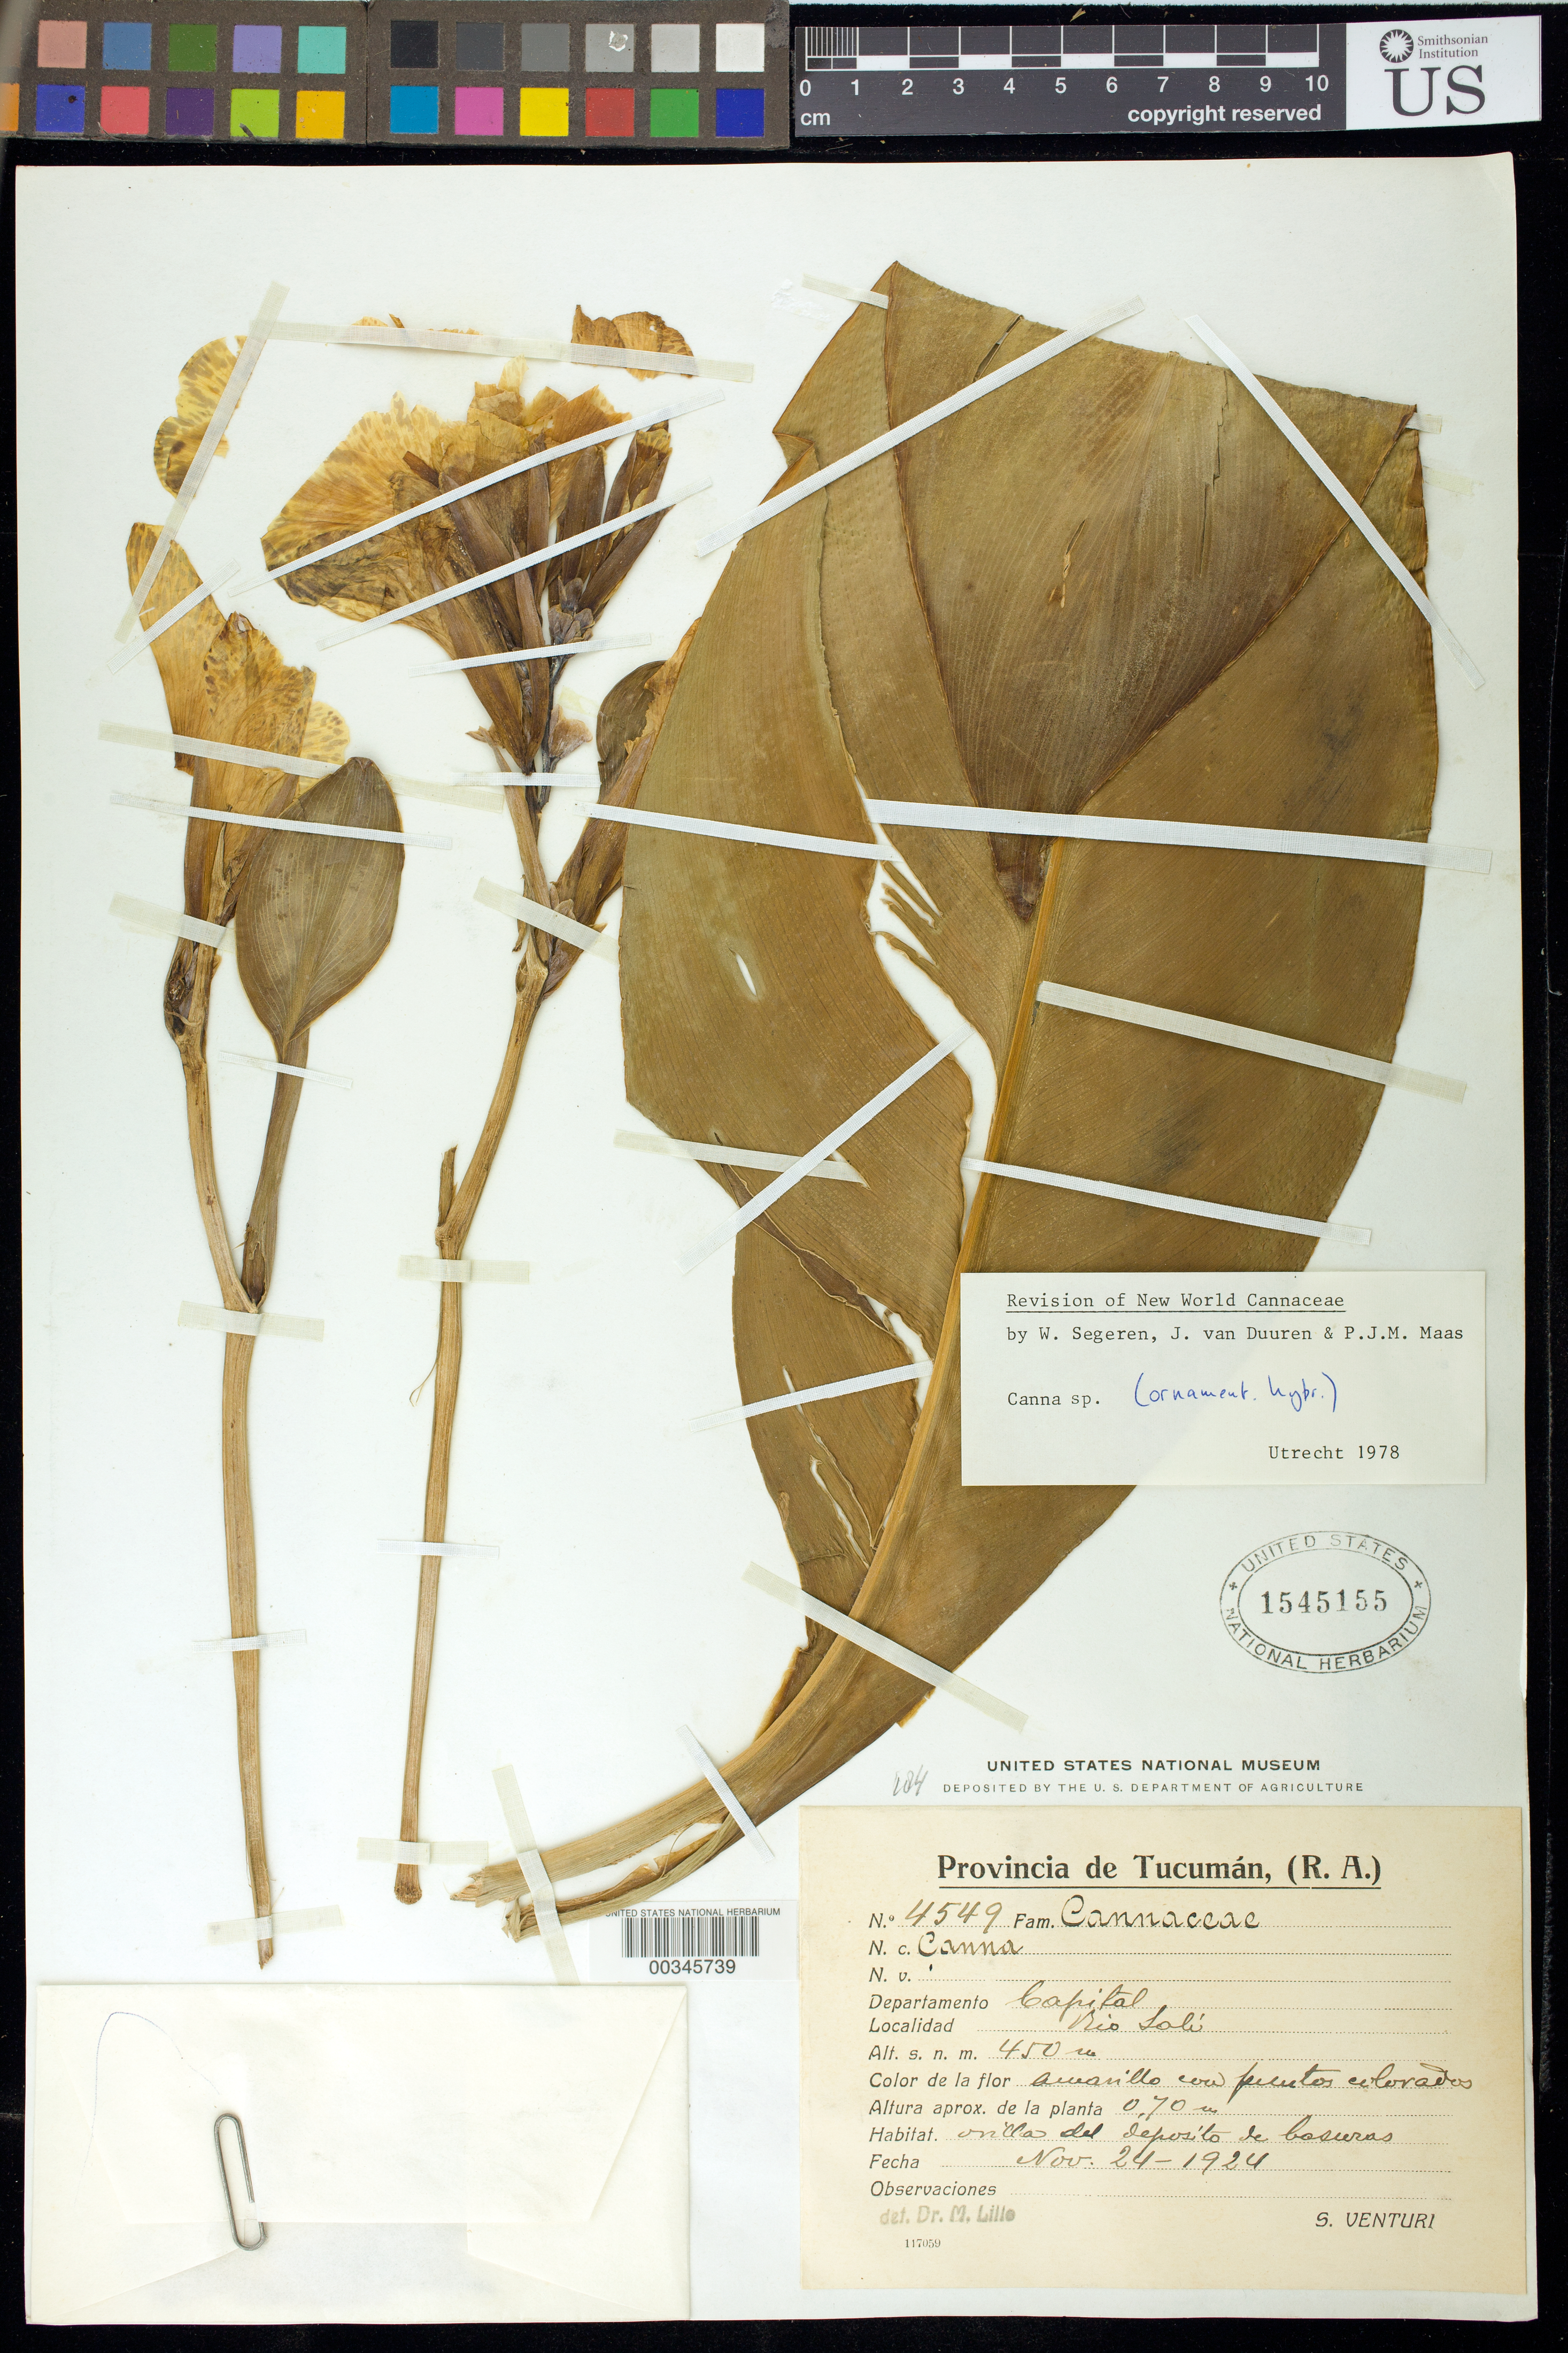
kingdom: Plantae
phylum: Tracheophyta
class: Liliopsida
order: Zingiberales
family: Cannaceae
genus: Canna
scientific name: Canna sp.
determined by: Segeren, W.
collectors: S. Venturi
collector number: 4549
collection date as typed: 24 Nov 1924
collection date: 1924-11-24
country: Argentina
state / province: Tucumán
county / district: Capital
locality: Rio Sali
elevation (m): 450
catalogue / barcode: US 1545155